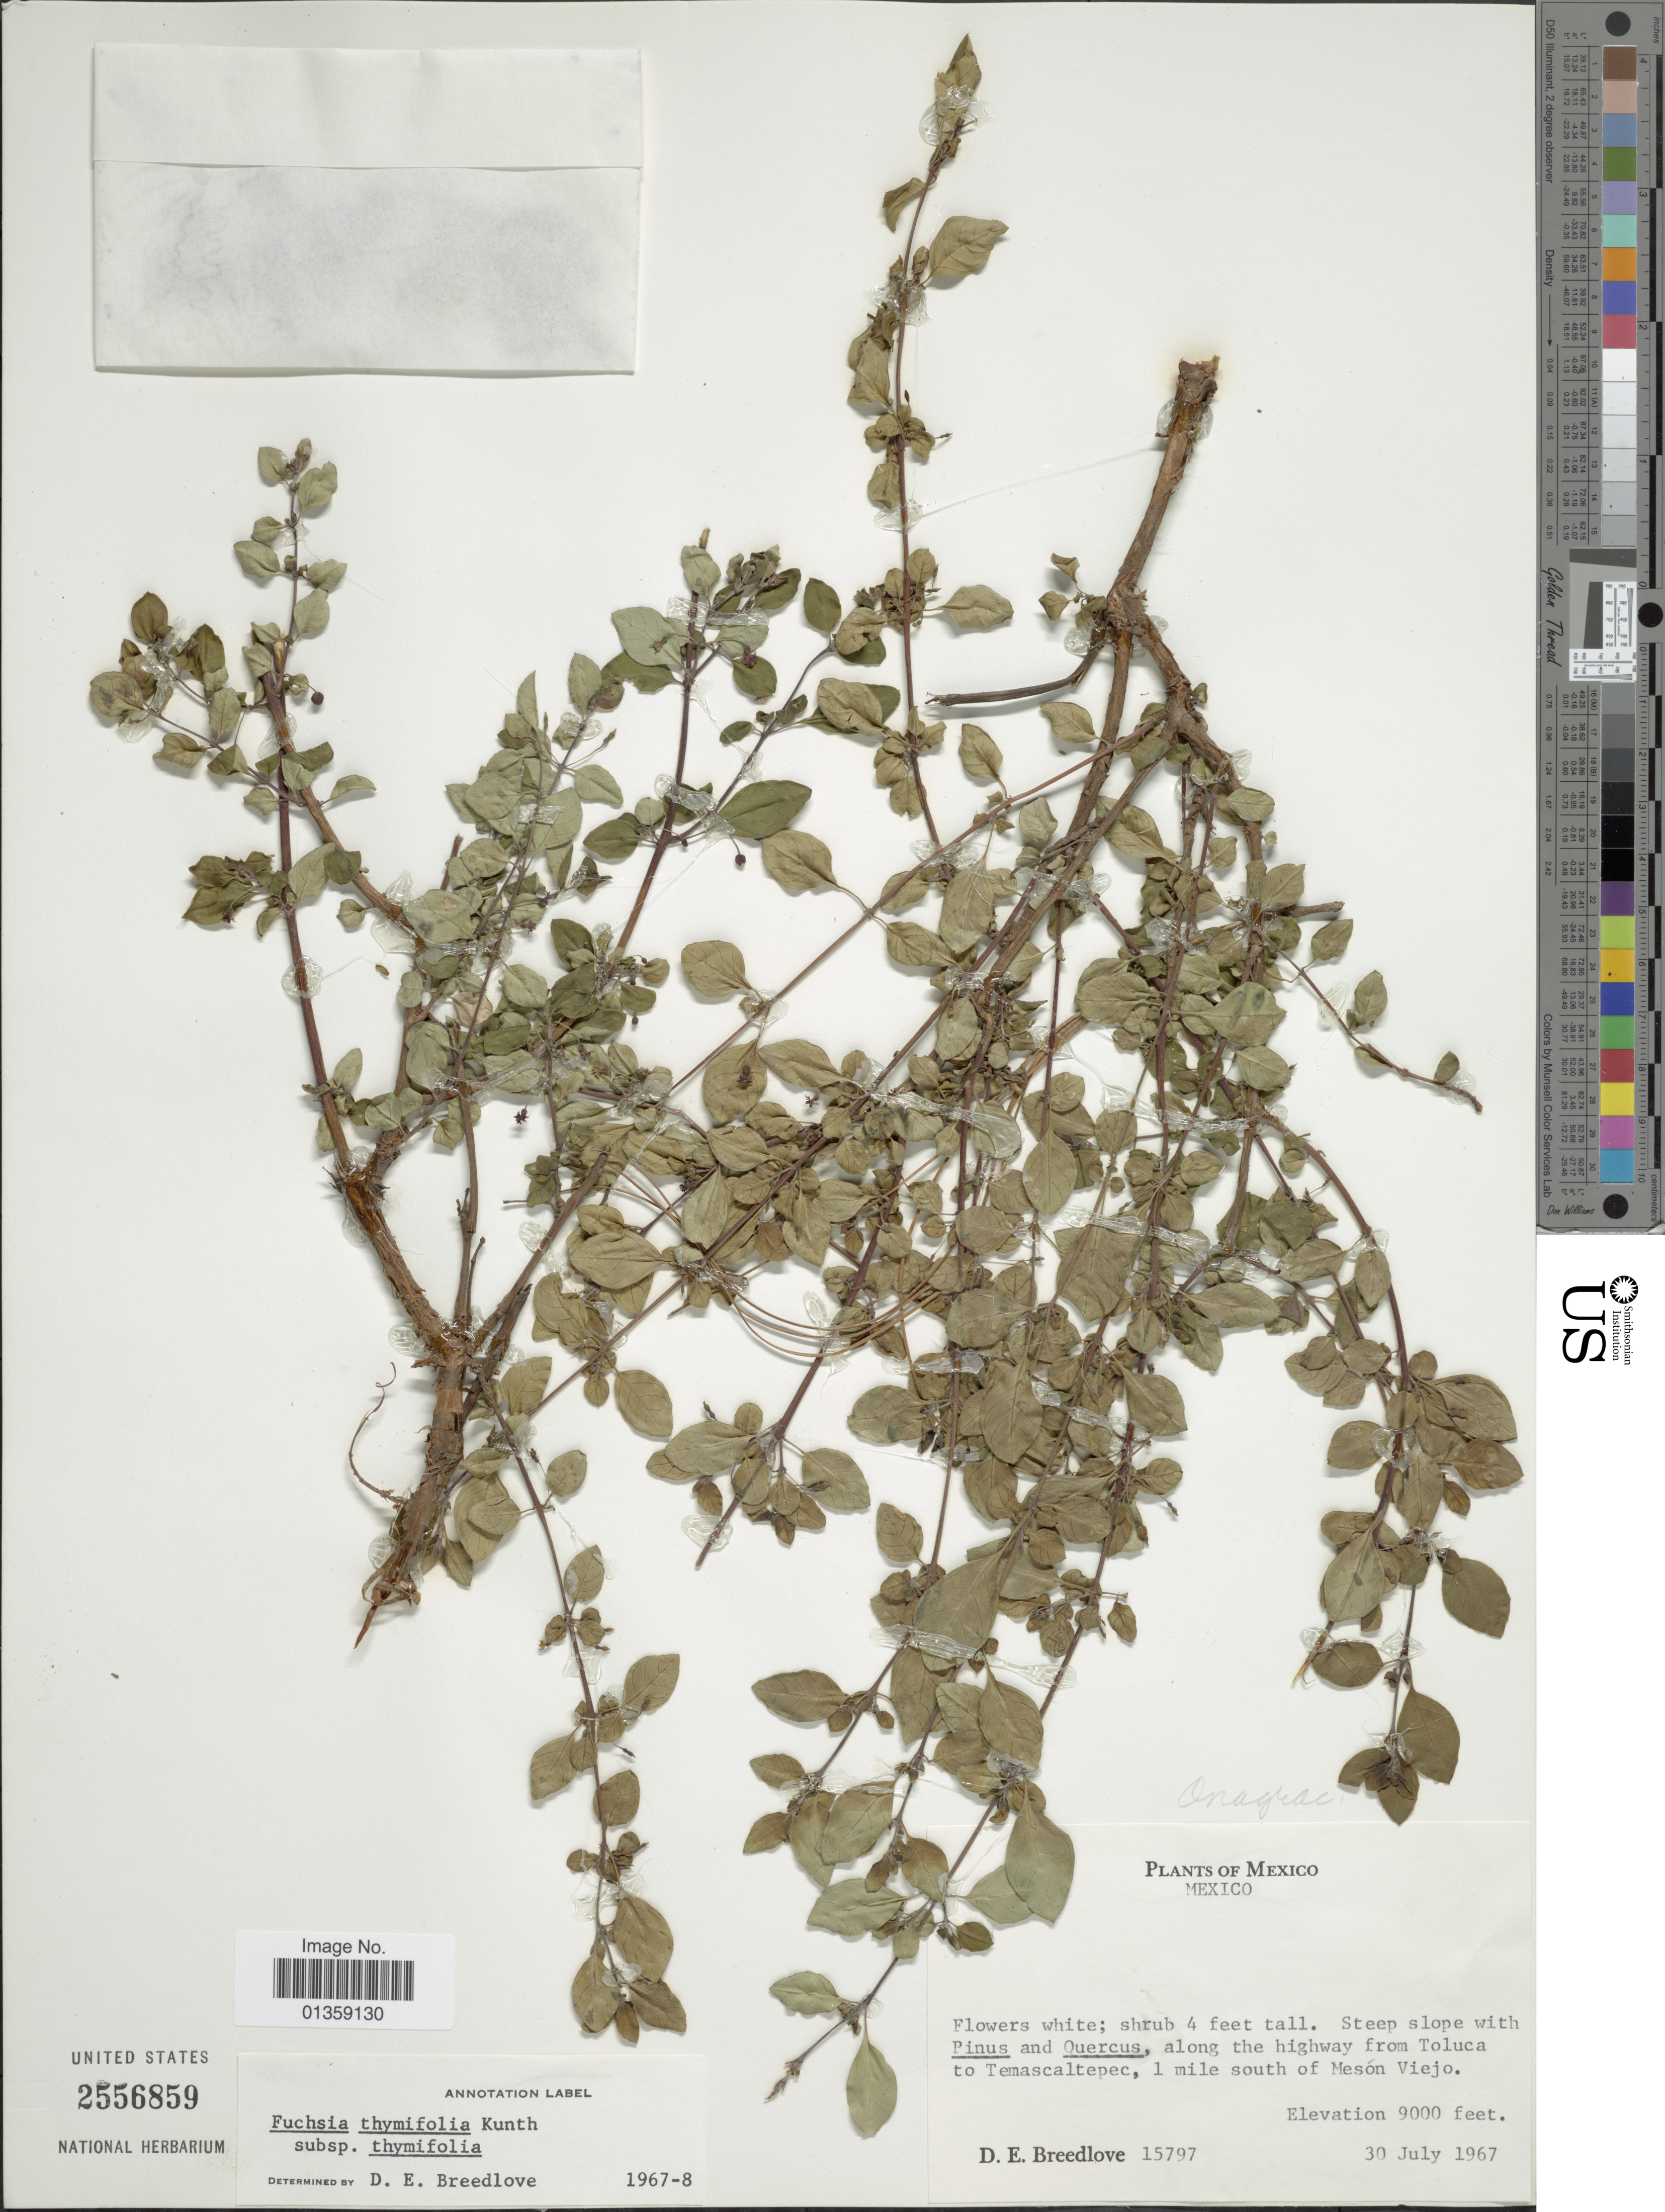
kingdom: Plantae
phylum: Tracheophyta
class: Magnoliopsida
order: Myrtales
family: Onagraceae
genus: Fuchsia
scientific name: Fuchsia thymifolia subsp. thymifolia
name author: Kunth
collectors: D. E. Breedlove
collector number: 15797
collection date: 1967-07-30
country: Mexico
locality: Along the highway from Toluca to Temascaltepec, 1 mile south of Mesón Viejo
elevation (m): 2743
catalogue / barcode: US 2556859